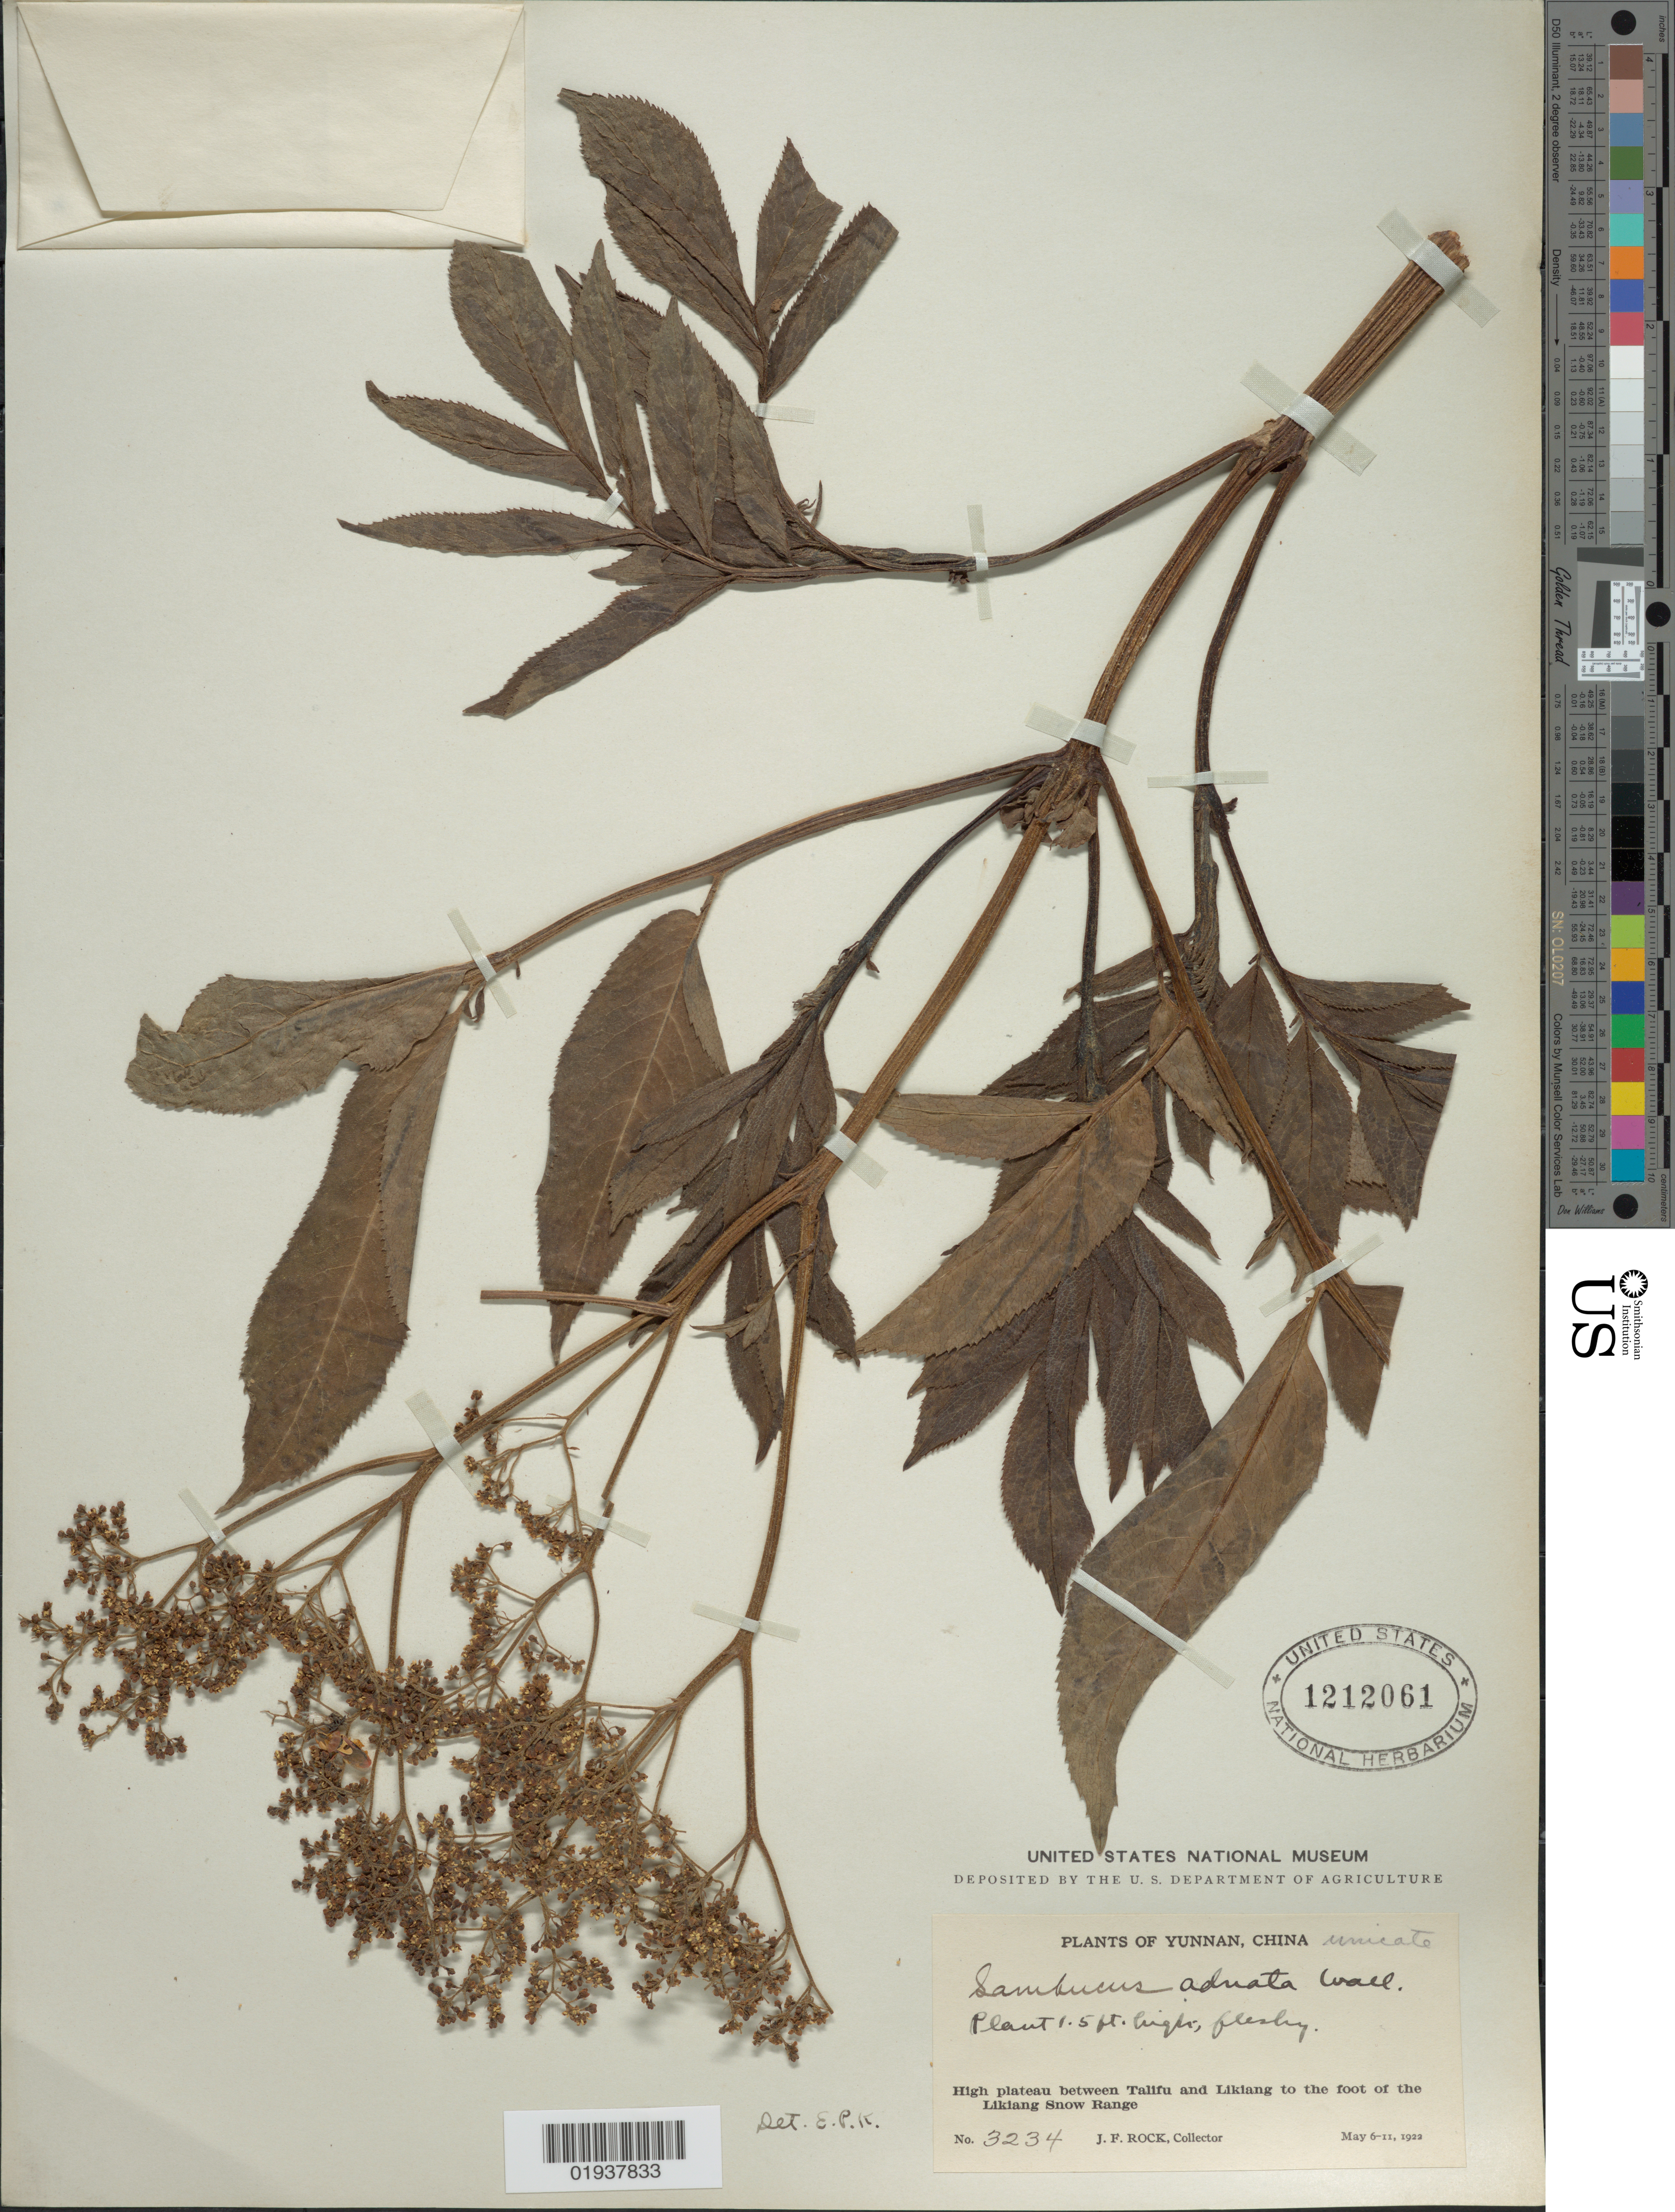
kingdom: Plantae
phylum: Tracheophyta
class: Magnoliopsida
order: Dipsacales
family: Viburnaceae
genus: Sambucus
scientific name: Sambucus adnata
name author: Wall. ex DC.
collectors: J. Rock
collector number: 3234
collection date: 1922-05-06/1922-05-11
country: China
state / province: Yunnan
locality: High plateau between Talifu and Likiang to the foot of the Likiang Snow Range.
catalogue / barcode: US 1212061